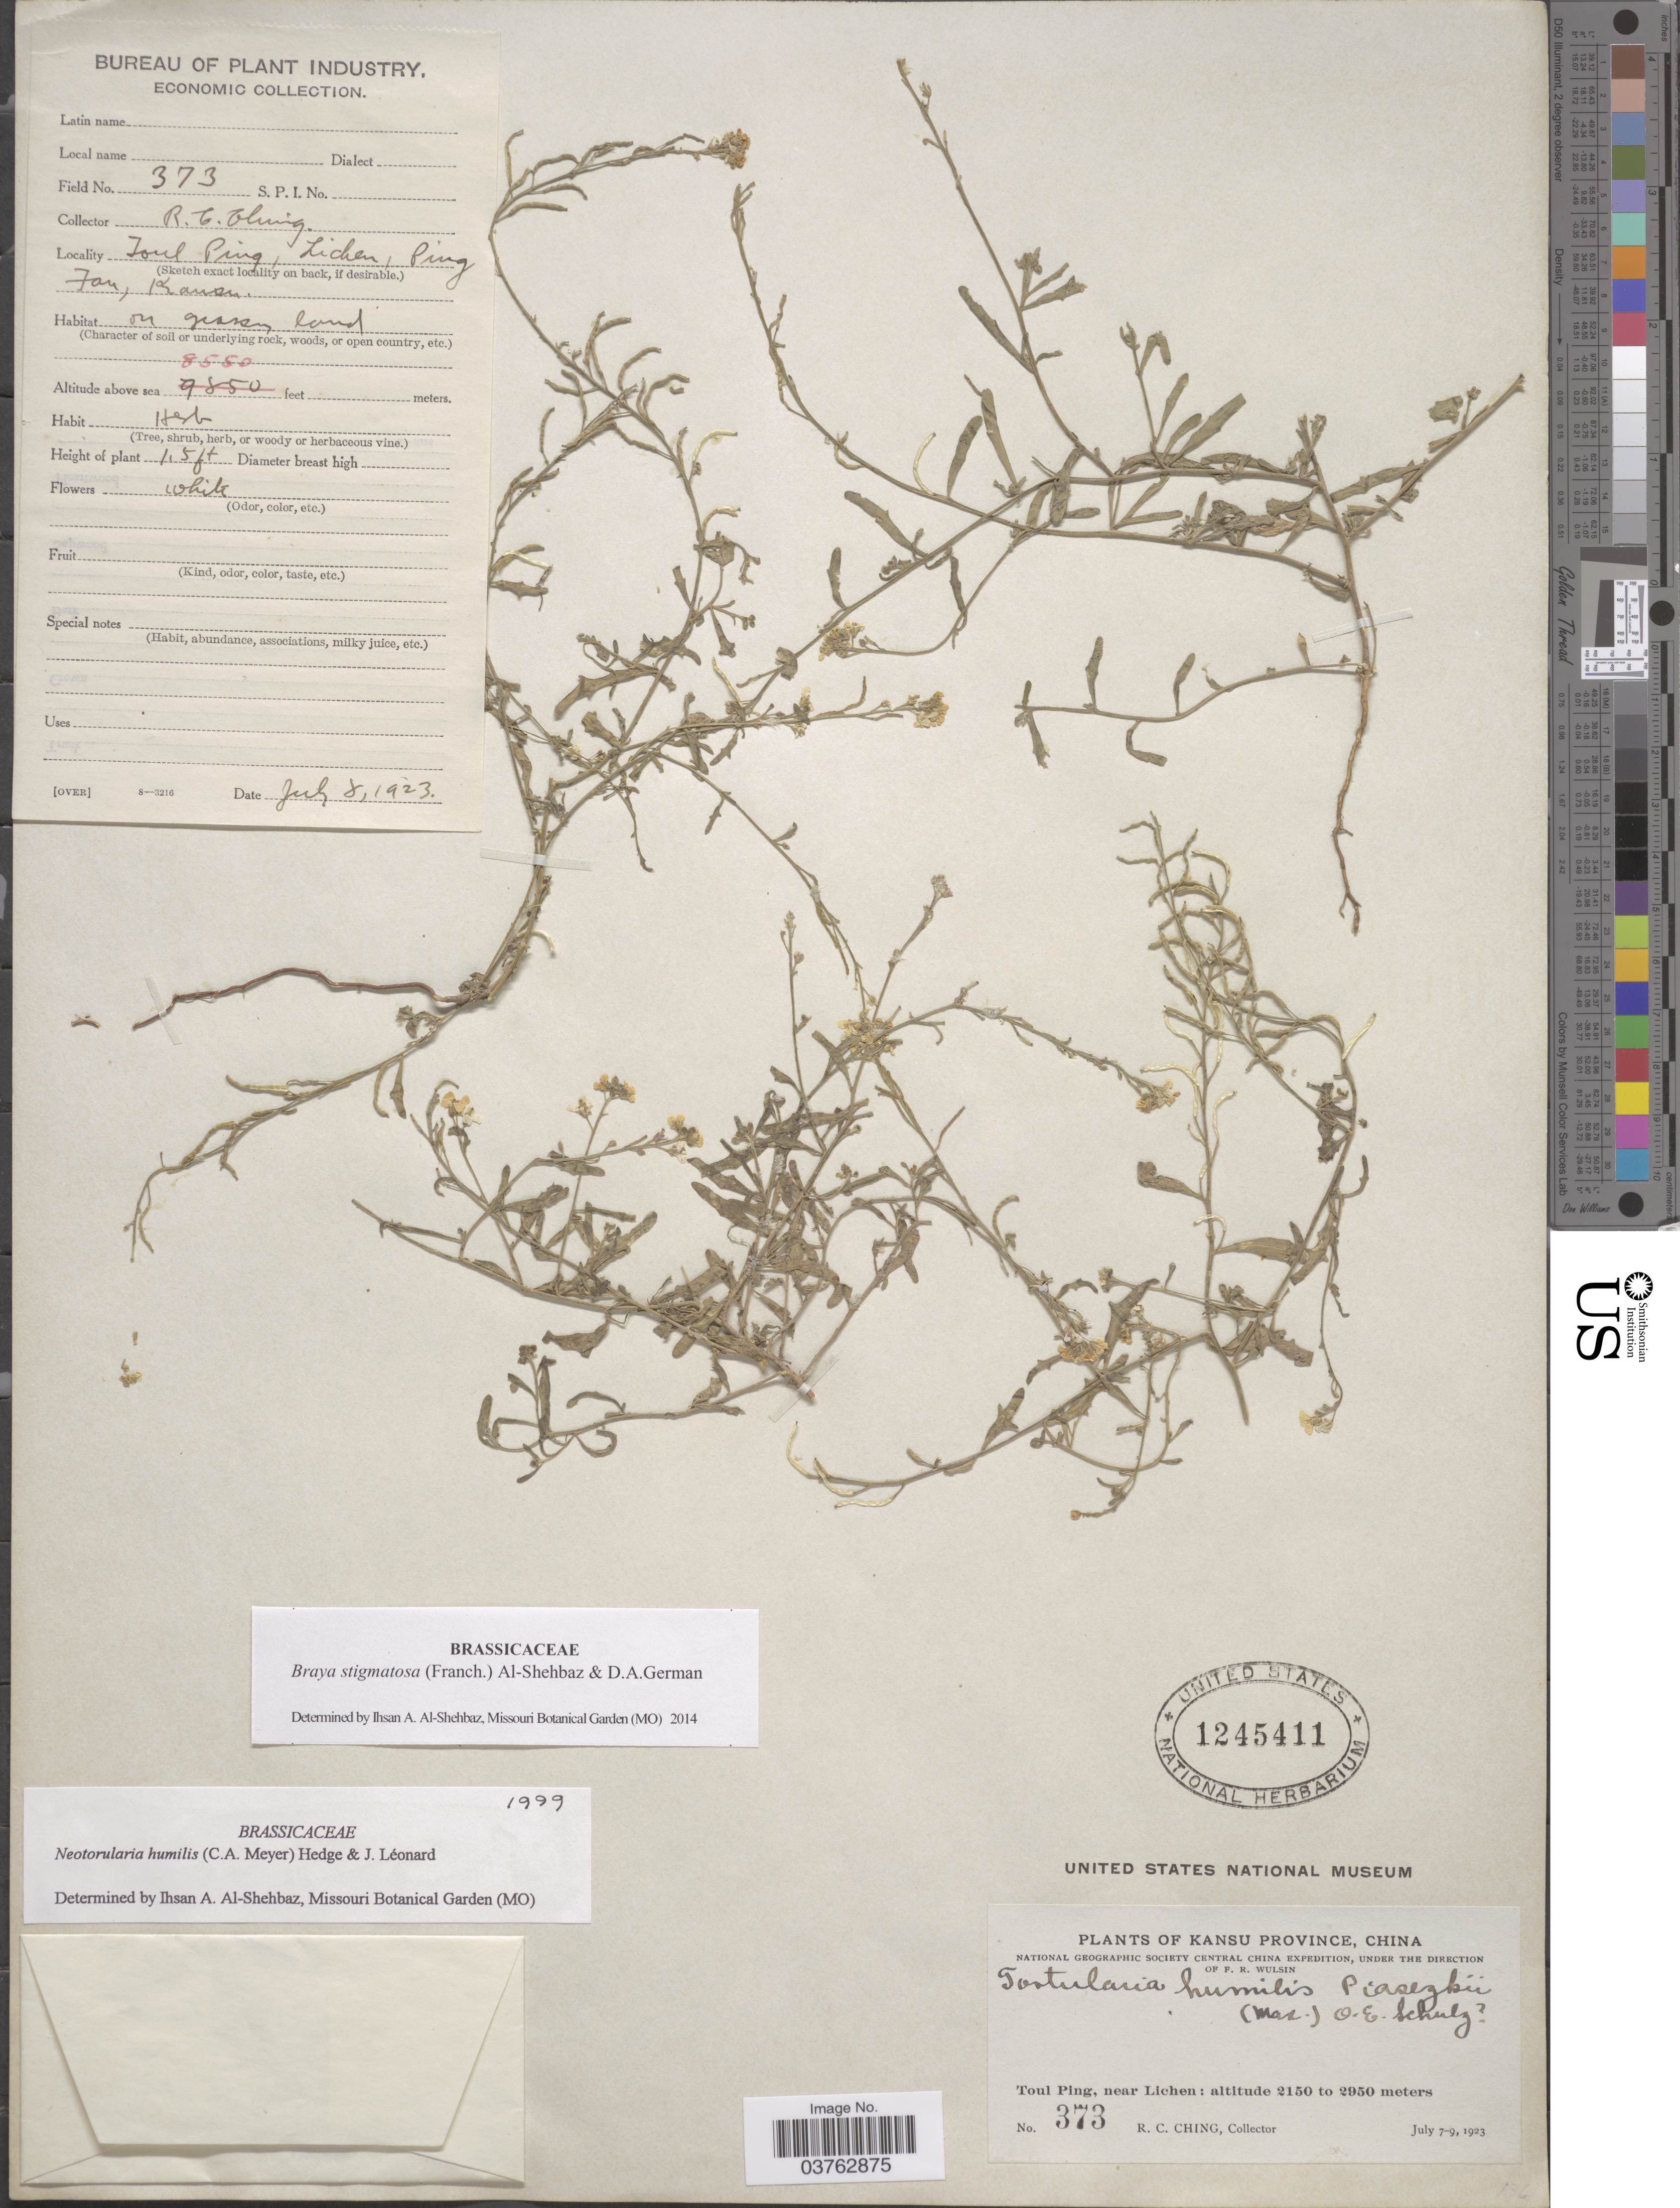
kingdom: Plantae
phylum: Tracheophyta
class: Magnoliopsida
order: Brassicales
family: Brassicaceae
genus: Braya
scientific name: Braya stigmatosa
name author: (Franch.) Al-Shehbaz & German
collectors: R. C. Ching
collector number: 373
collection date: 1923-07-08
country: China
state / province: Gansu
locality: Kansu Province. Toul Ping, near Lichen. Ping Fan.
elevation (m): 2606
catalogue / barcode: US 1245411